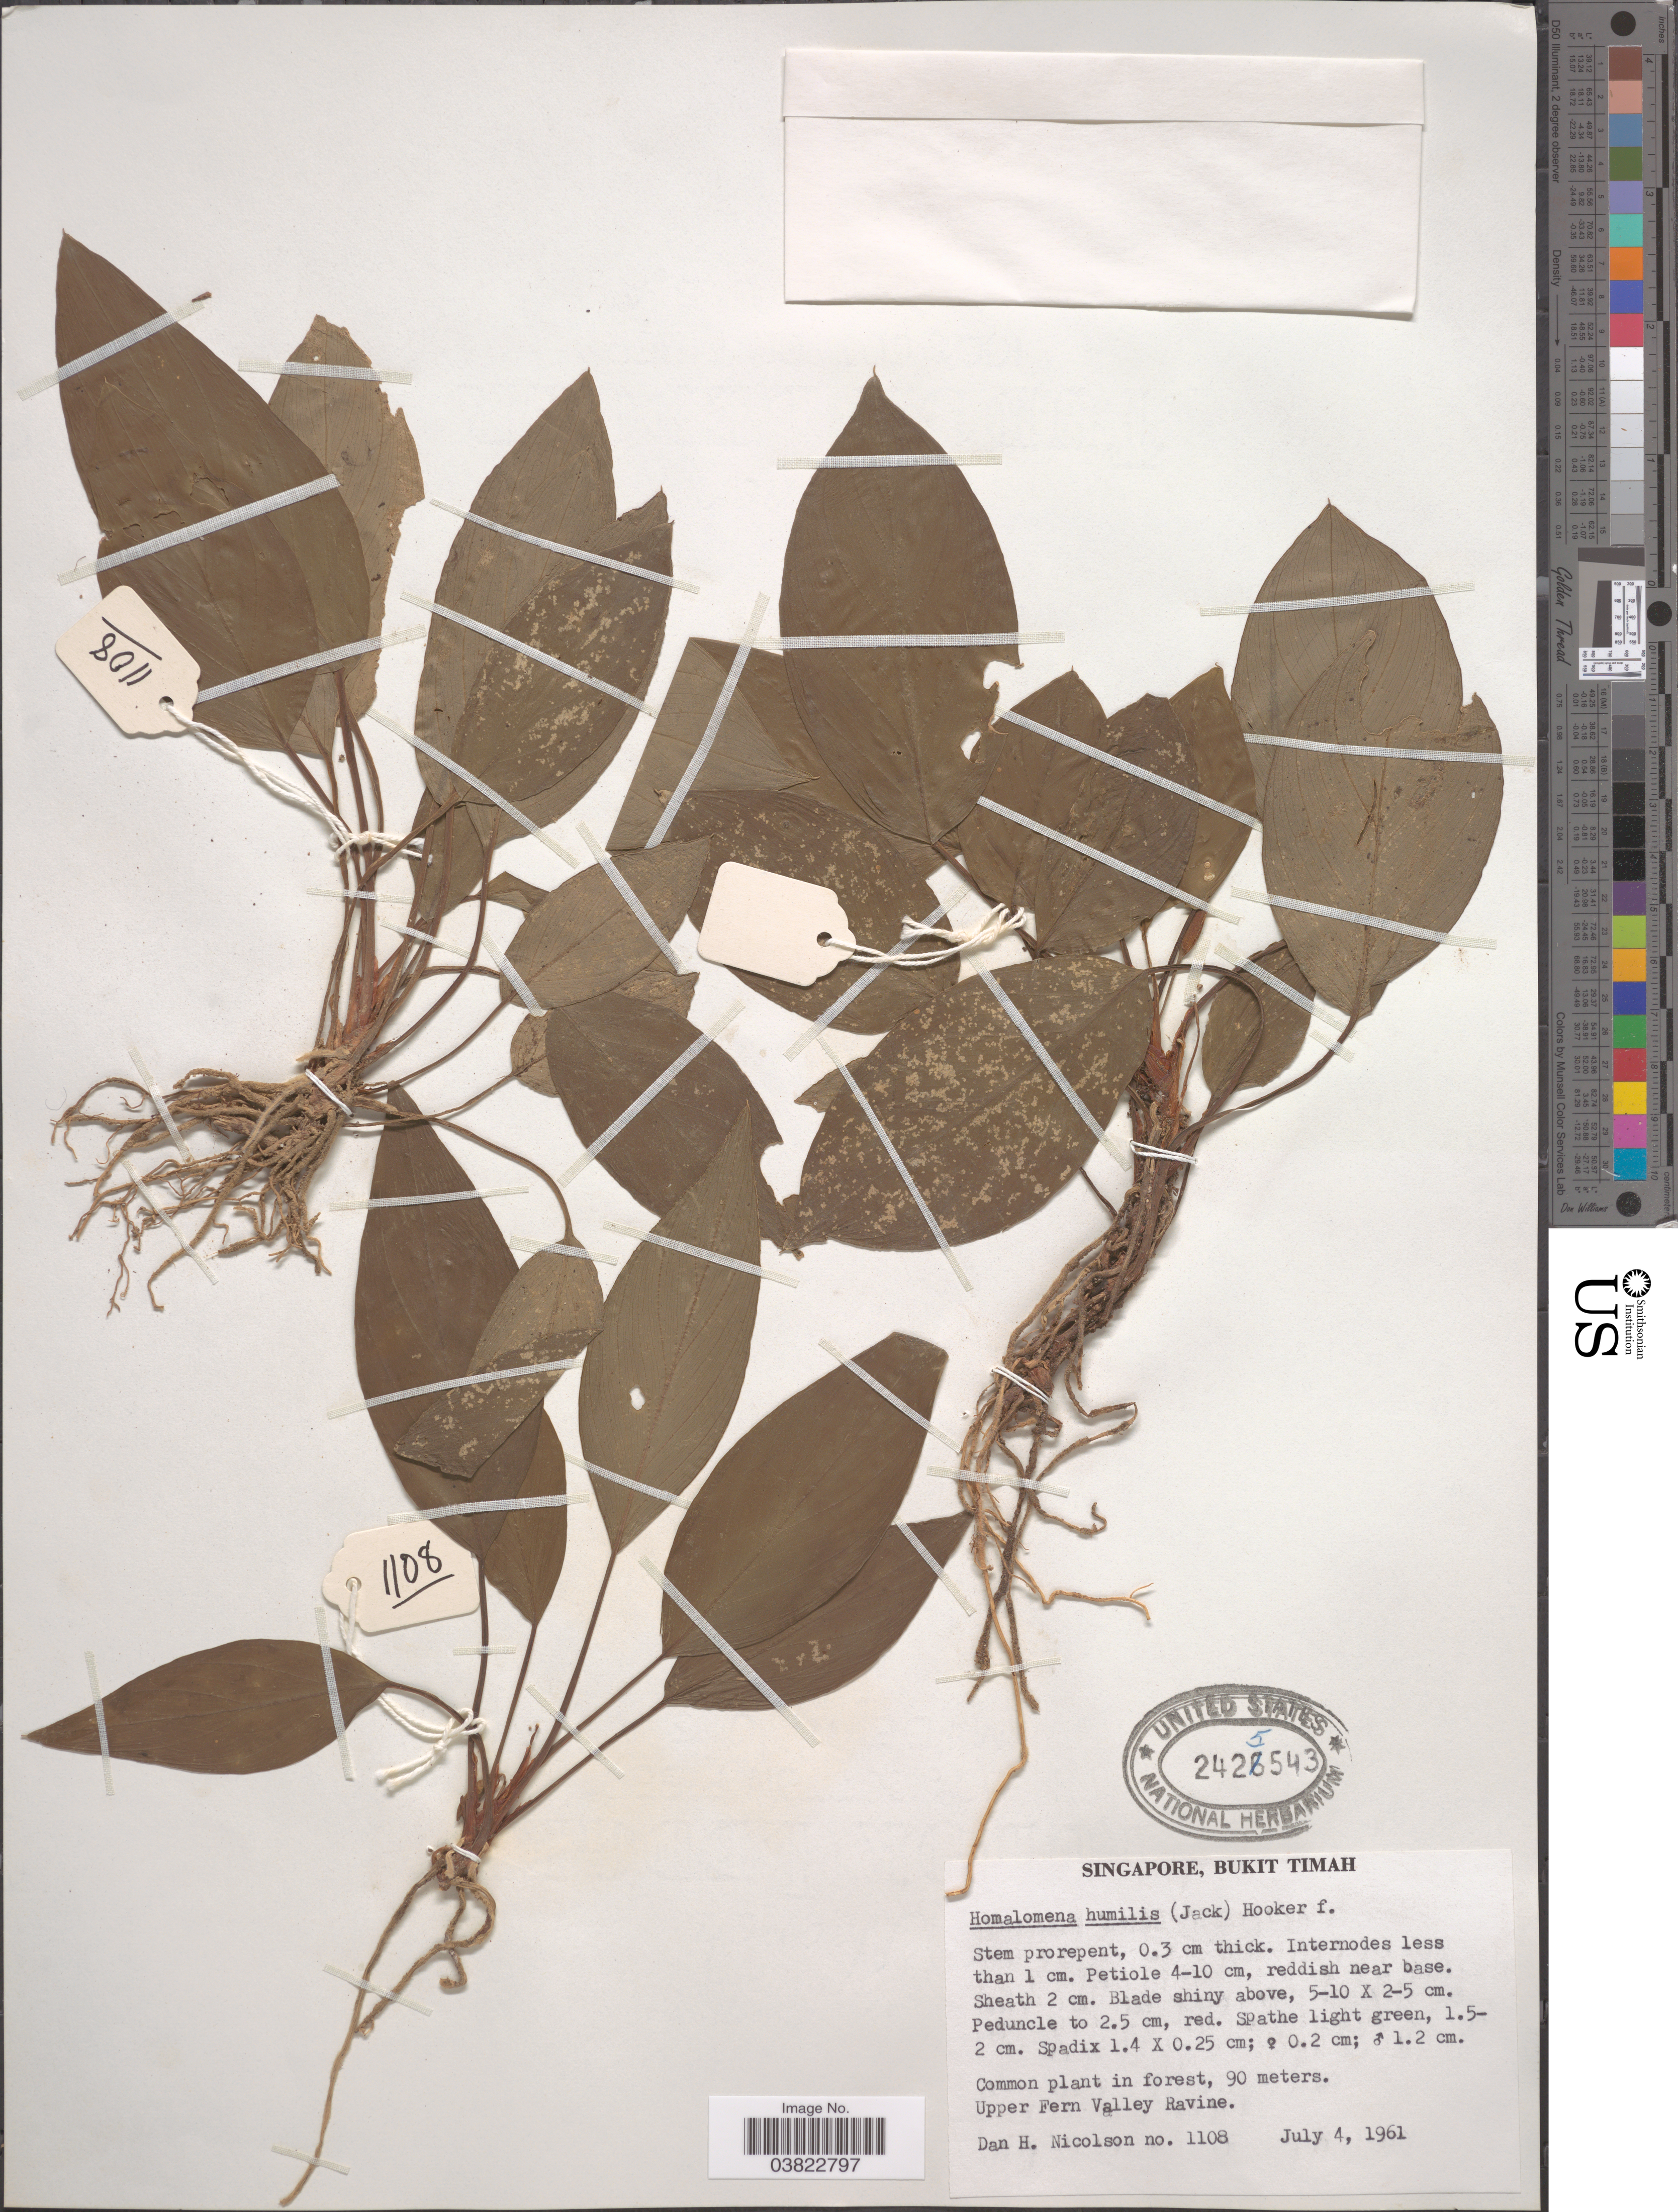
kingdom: Plantae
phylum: Tracheophyta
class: Liliopsida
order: Alismatales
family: Araceae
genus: Homalomena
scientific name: Homalomena humilis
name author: (Jack) Hook. f.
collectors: D. H. Nicolson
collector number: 1108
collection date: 1961-07-04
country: Singapore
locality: Bukit Timah. Upper Fern Valley Ravine.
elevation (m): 90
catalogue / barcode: US 2425543